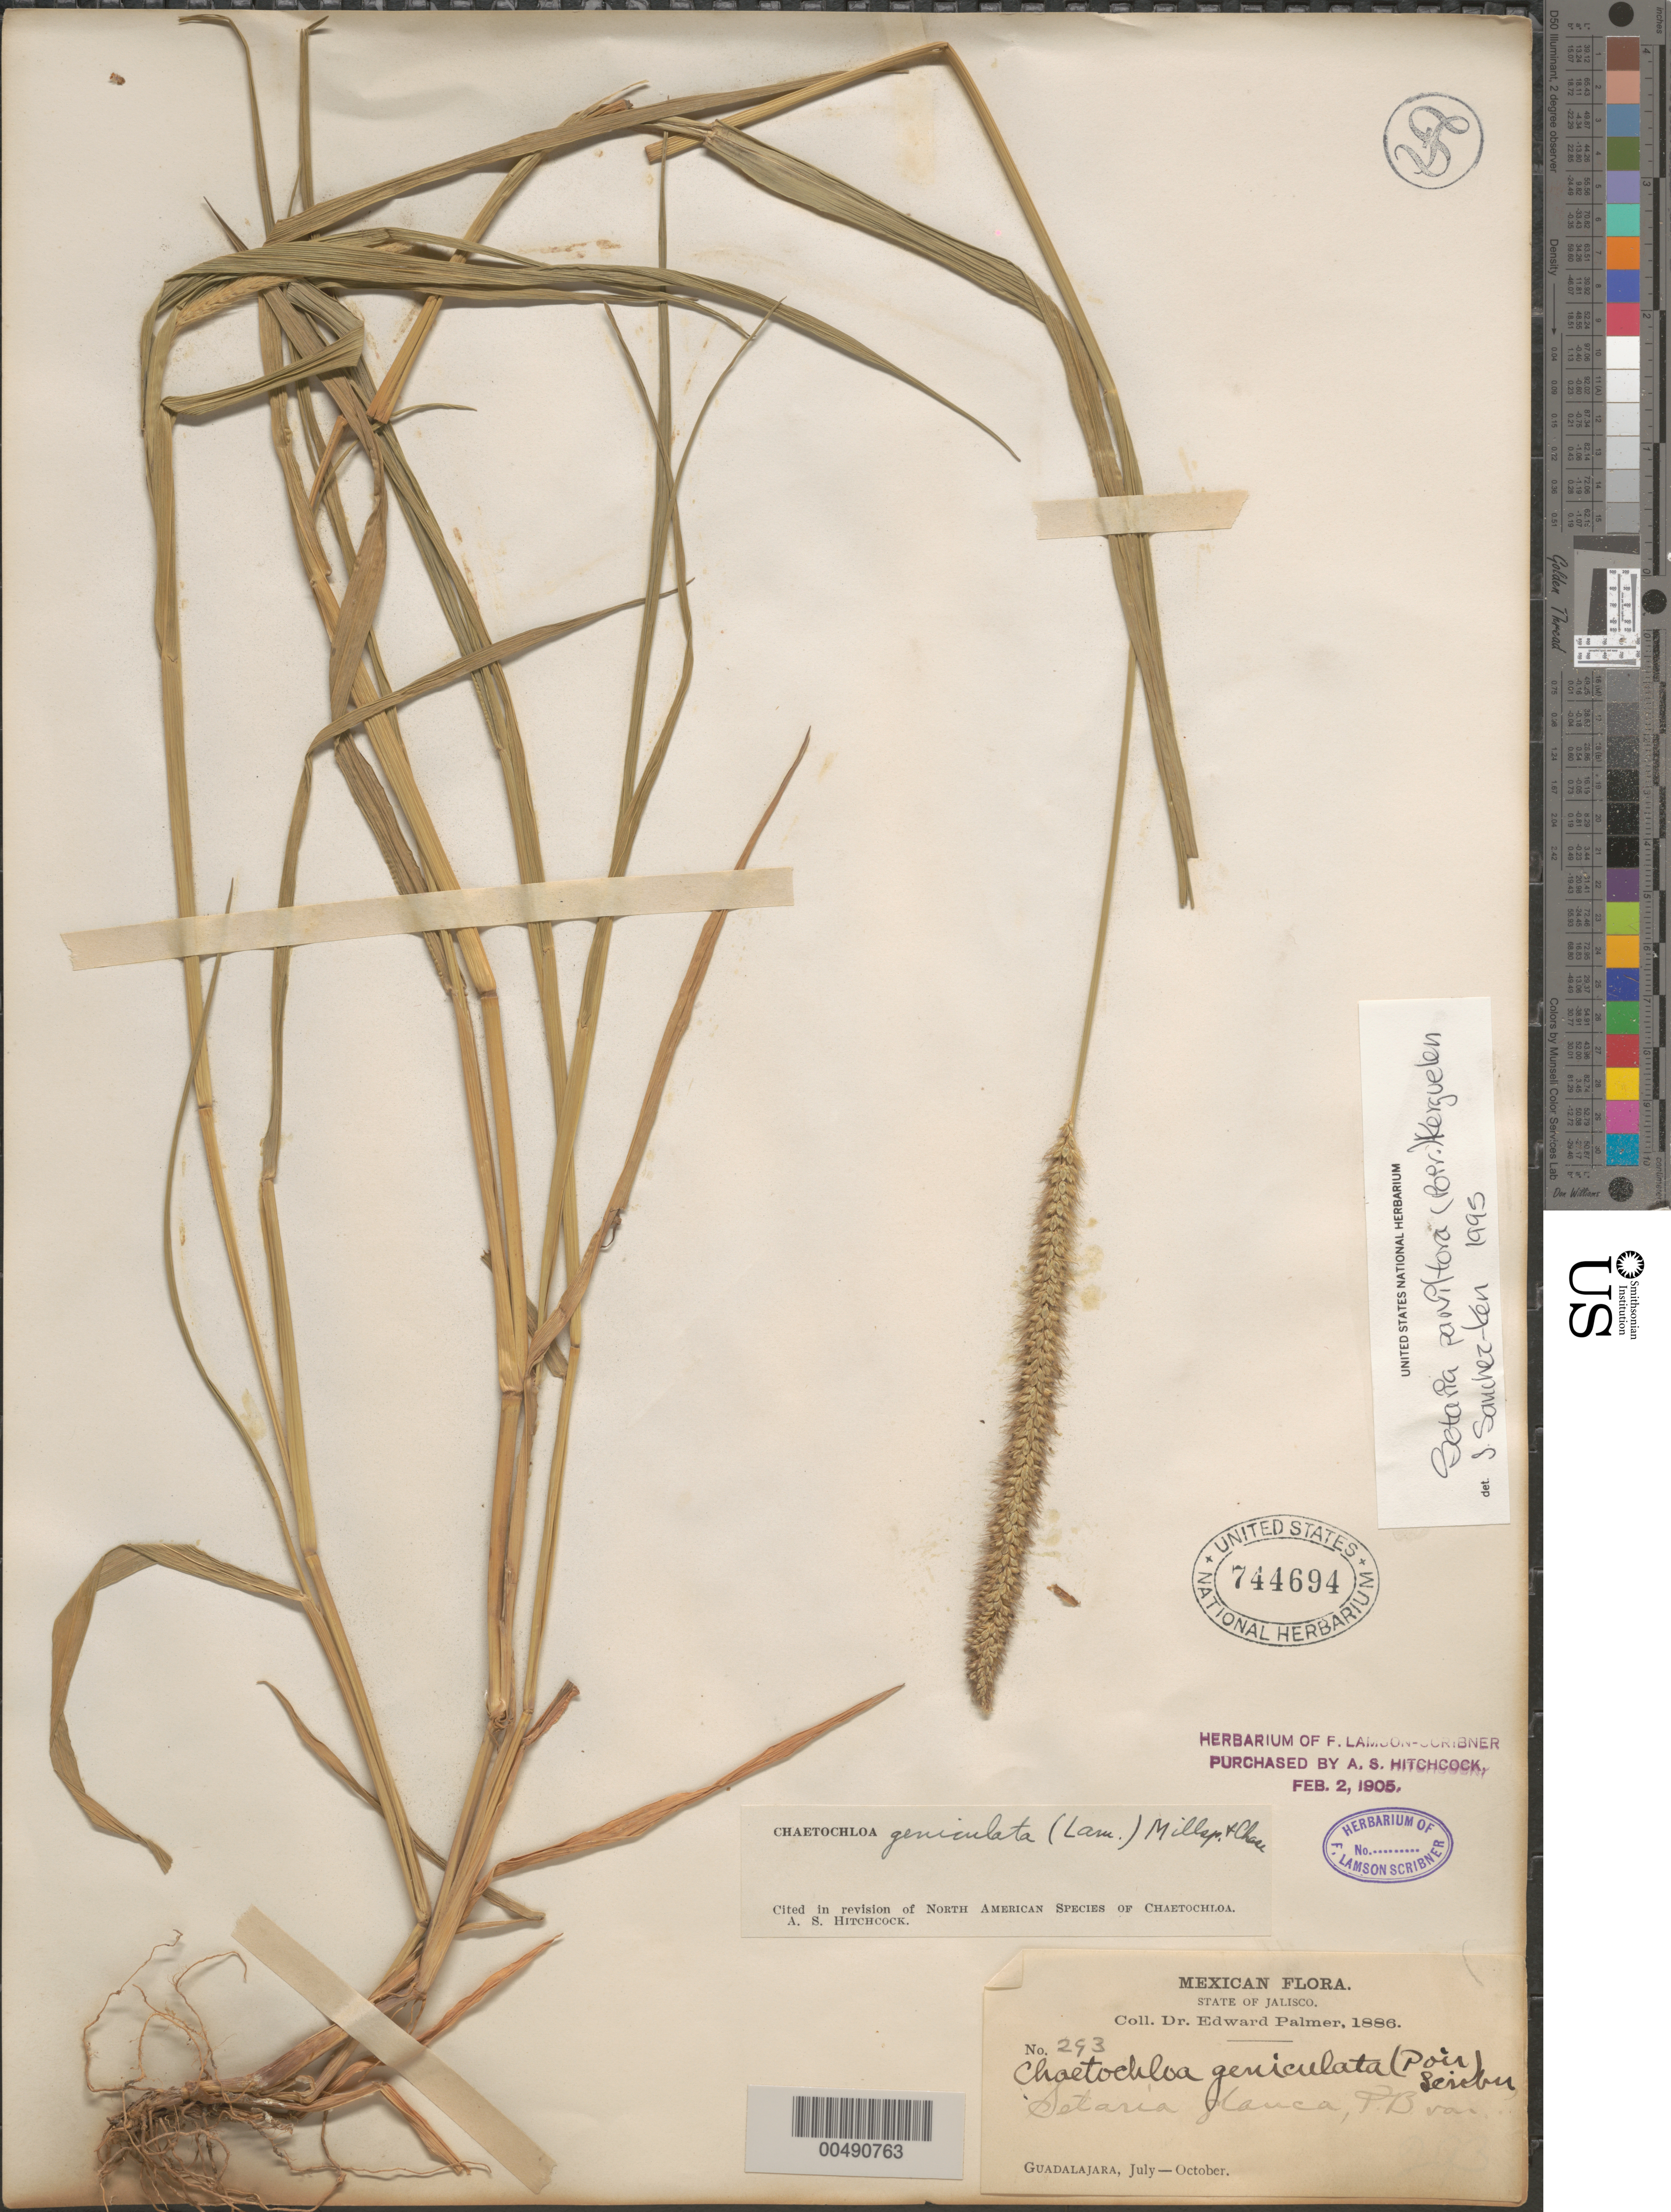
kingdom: Plantae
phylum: Tracheophyta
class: Liliopsida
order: Poales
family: Poaceae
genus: Setaria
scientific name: Setaria parviflora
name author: (Poir.) Kerguélen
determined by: Sánchez-Ken, J. G.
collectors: E. Palmer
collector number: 293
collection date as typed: Jul 1886 to Oct 1886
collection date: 1886-07/1886-10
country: Mexico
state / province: Jalisco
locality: Guadalajara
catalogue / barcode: US 744694